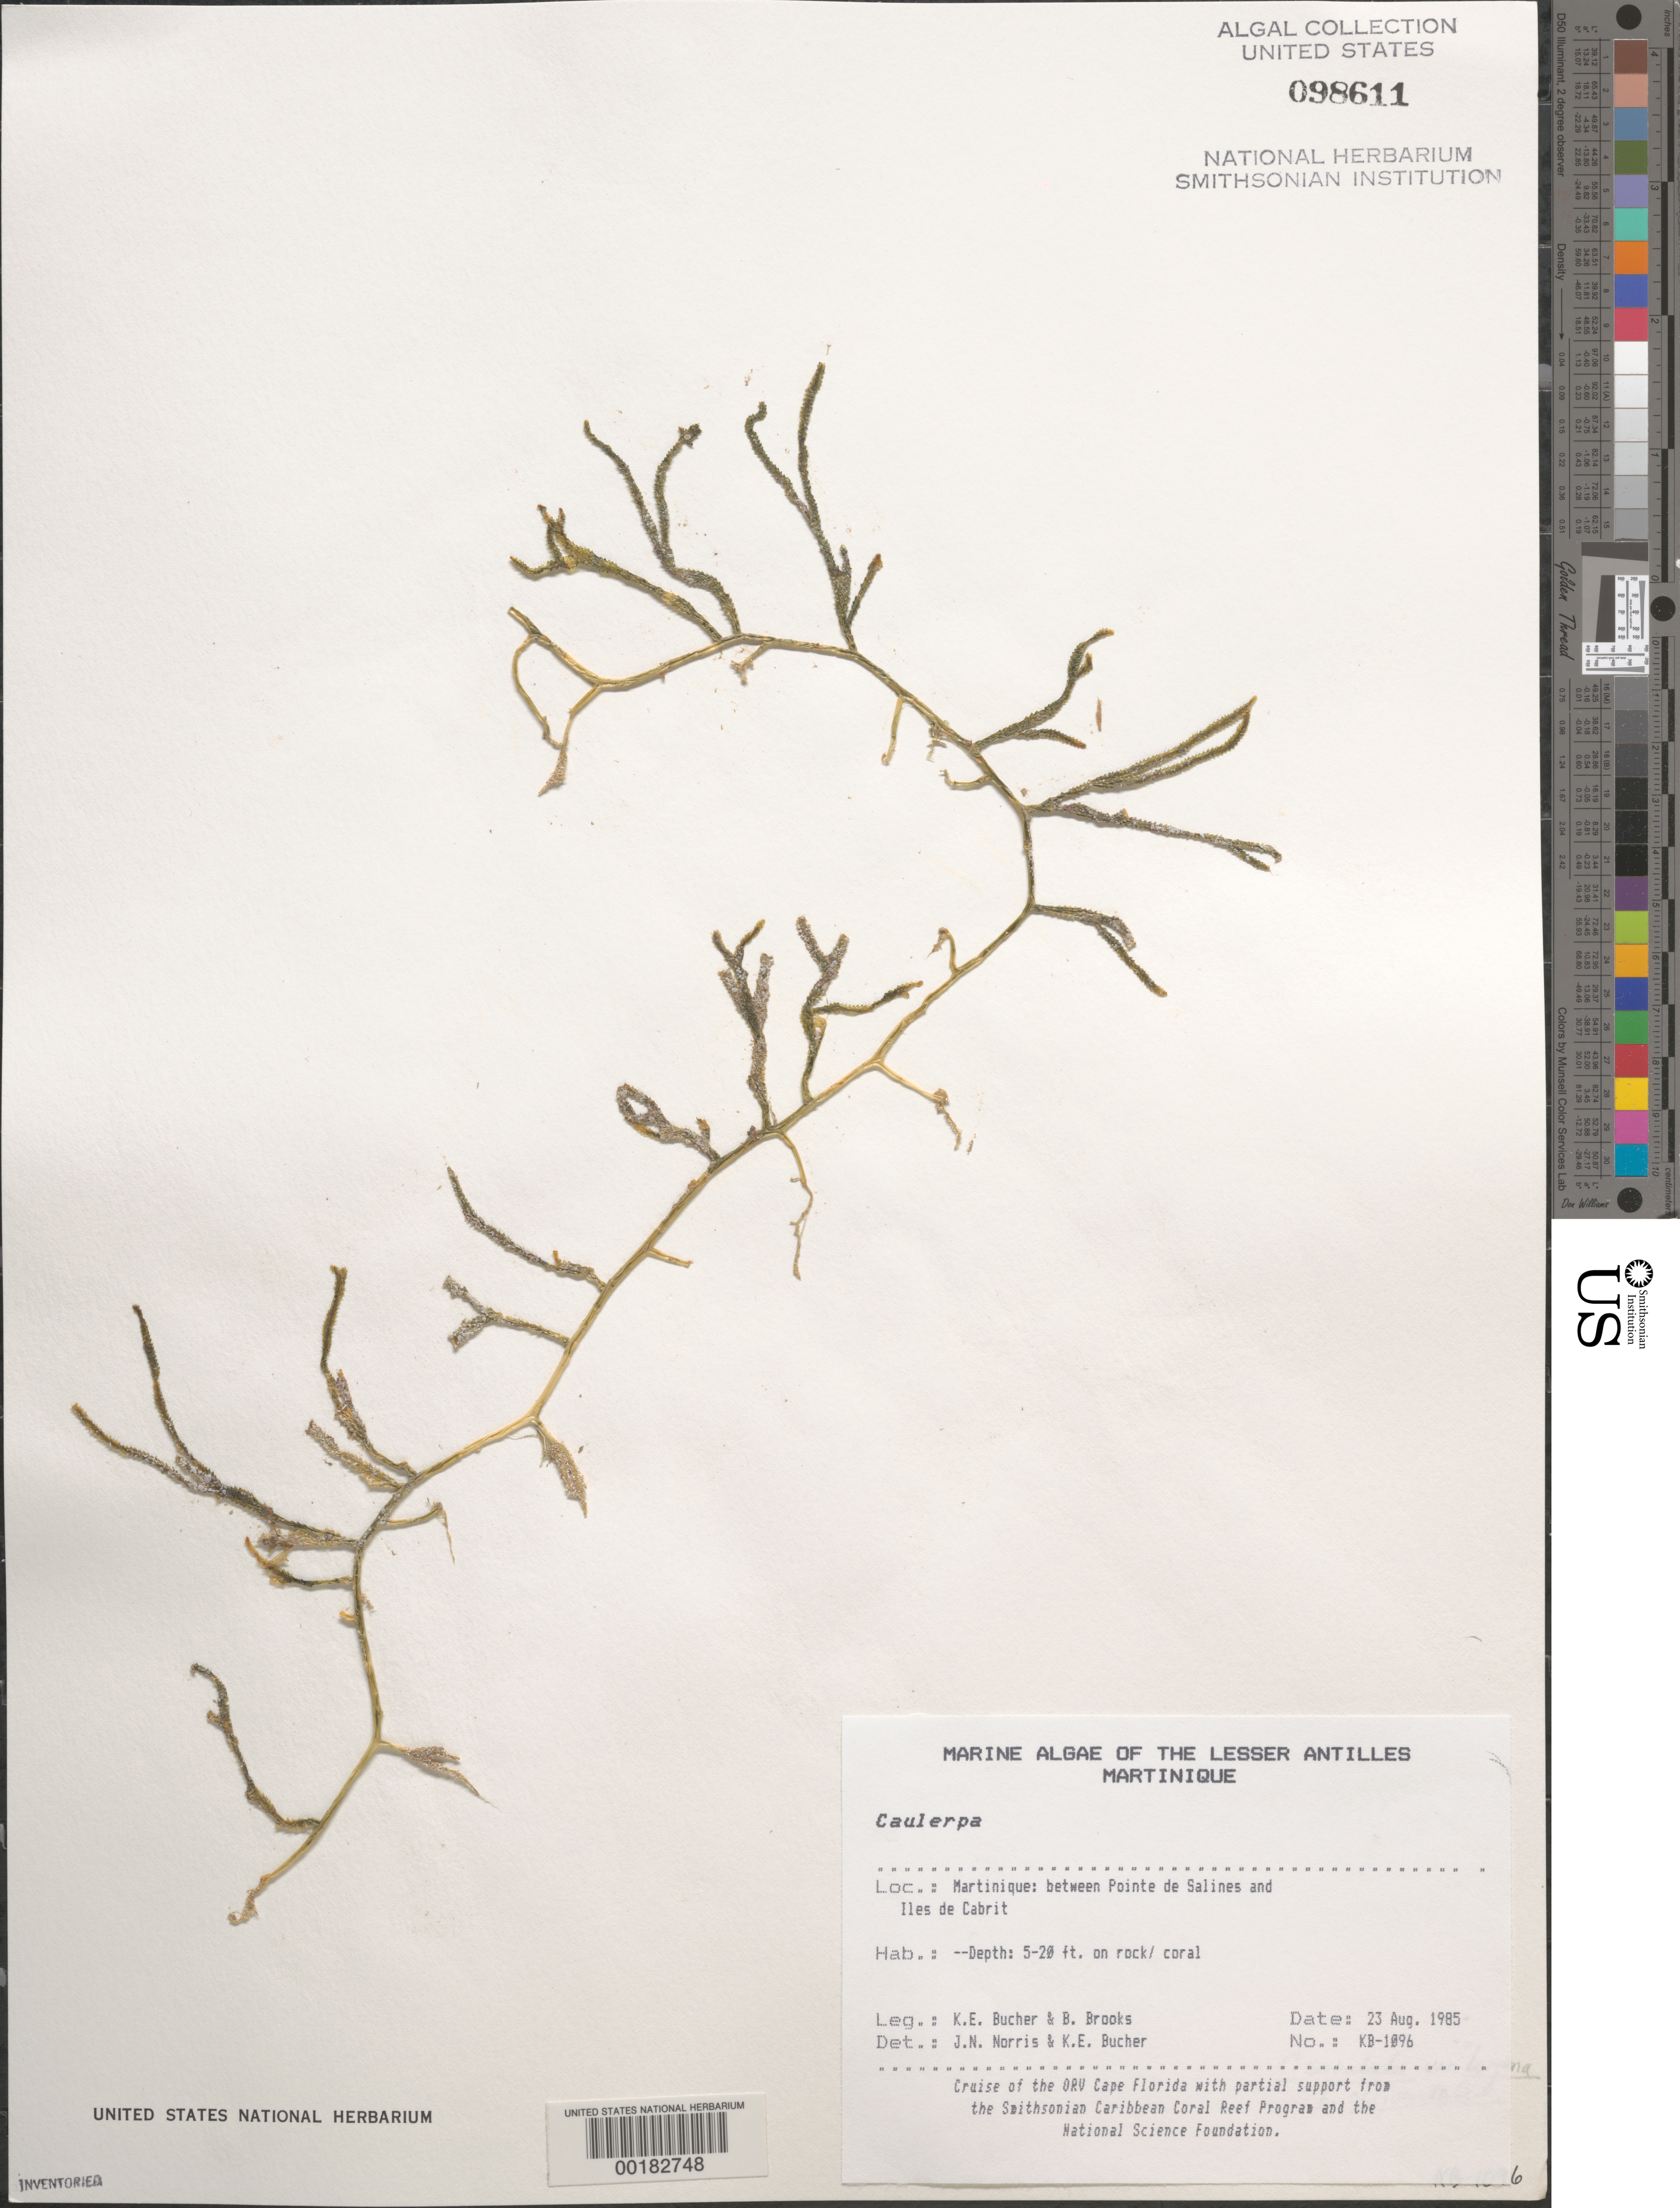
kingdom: Plantae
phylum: Chlorophyta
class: Ulvophyceae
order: Bryopsidales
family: Caulerpaceae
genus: Caulerpa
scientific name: Caulerpa sp.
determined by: Norris, J. N.; Bucher, K. E.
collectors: M. E. Hay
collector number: KB-964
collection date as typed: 23 Aug 1985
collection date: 1985-08-23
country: Martinique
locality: Between Pointe de Salines and Iles de Cabrit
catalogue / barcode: US 98611